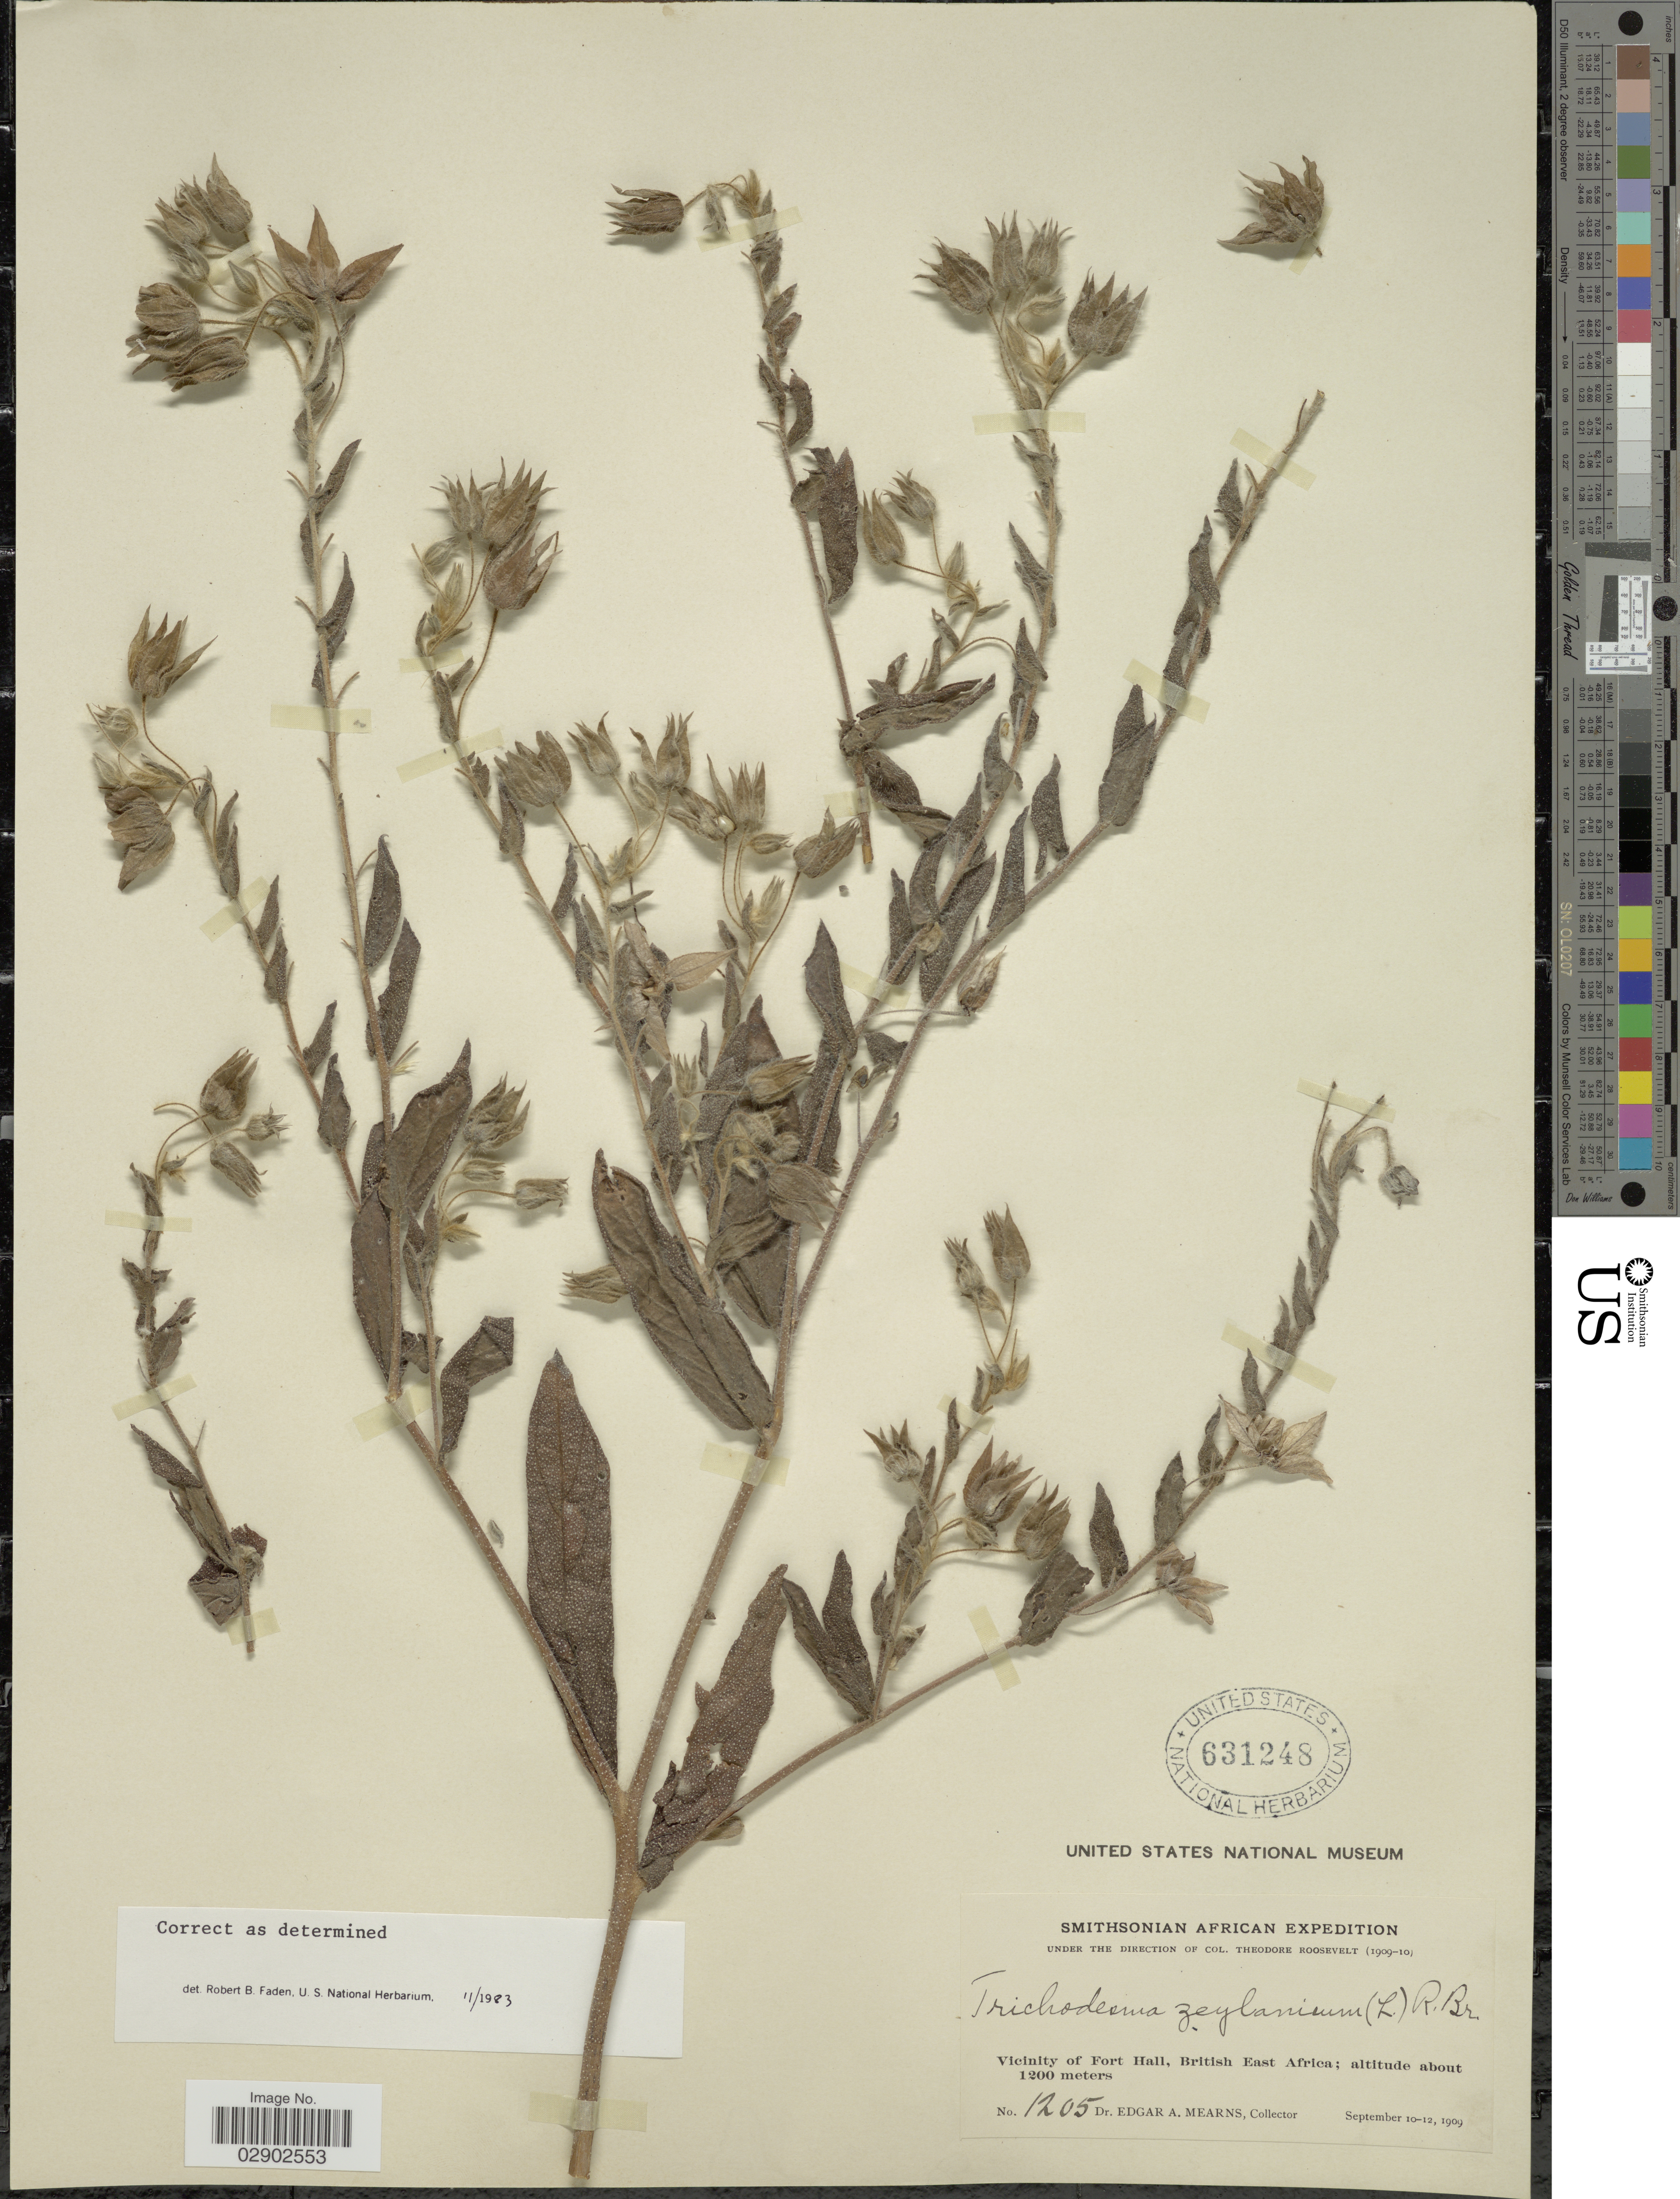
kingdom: Plantae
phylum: Tracheophyta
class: Magnoliopsida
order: Boraginales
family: Boraginaceae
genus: Trichodesma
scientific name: Trichodesma zeylanicum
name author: (Burm. f.) R. Br.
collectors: E. A. Mearns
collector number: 1205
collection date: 1909-09-10/1909-09-12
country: Kenya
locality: Vicinity of Fort Hall, British East Africa.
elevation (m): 1200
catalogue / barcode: US 631248